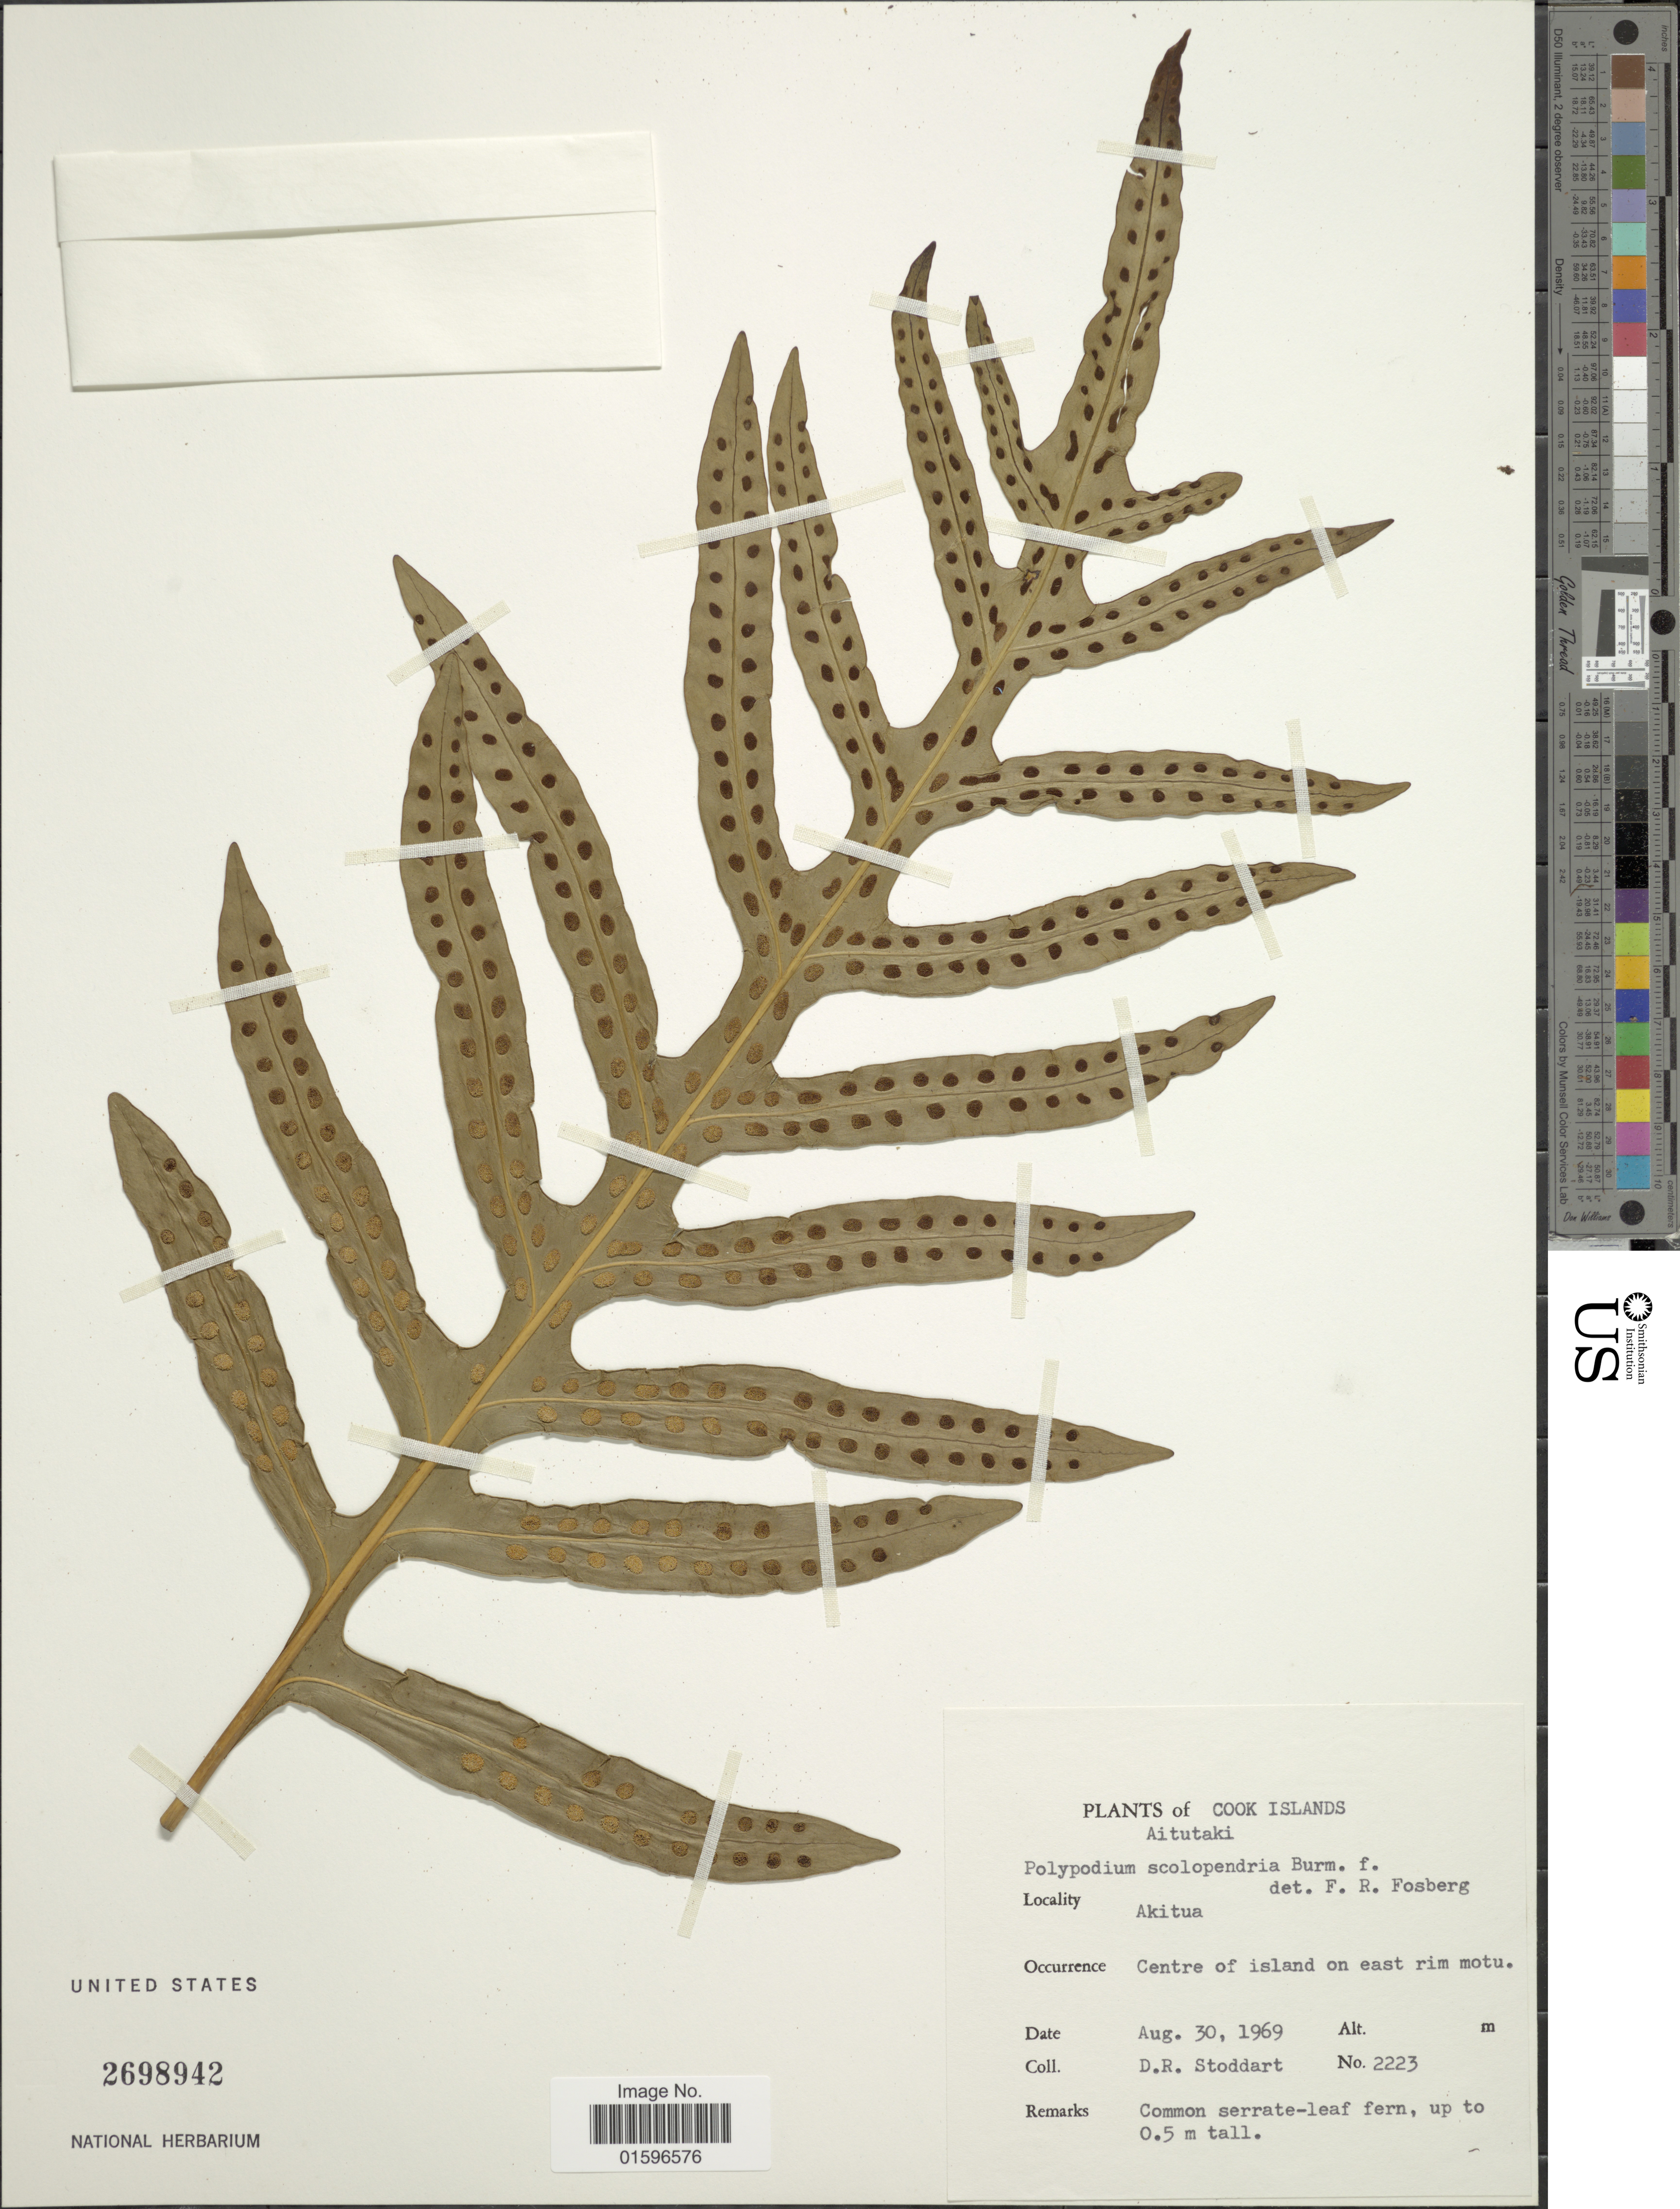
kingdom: Plantae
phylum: Tracheophyta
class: Polypodiopsida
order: Polypodiales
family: Polypodiaceae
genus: Polypodium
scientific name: Polypodium scolopendria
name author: Burm. f.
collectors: D. R. Stoddart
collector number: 2223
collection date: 1969-08-30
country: Cook Islands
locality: Cook Islands, Aitutaki, Akitua, centre of island on east rim motu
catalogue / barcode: US 2698942